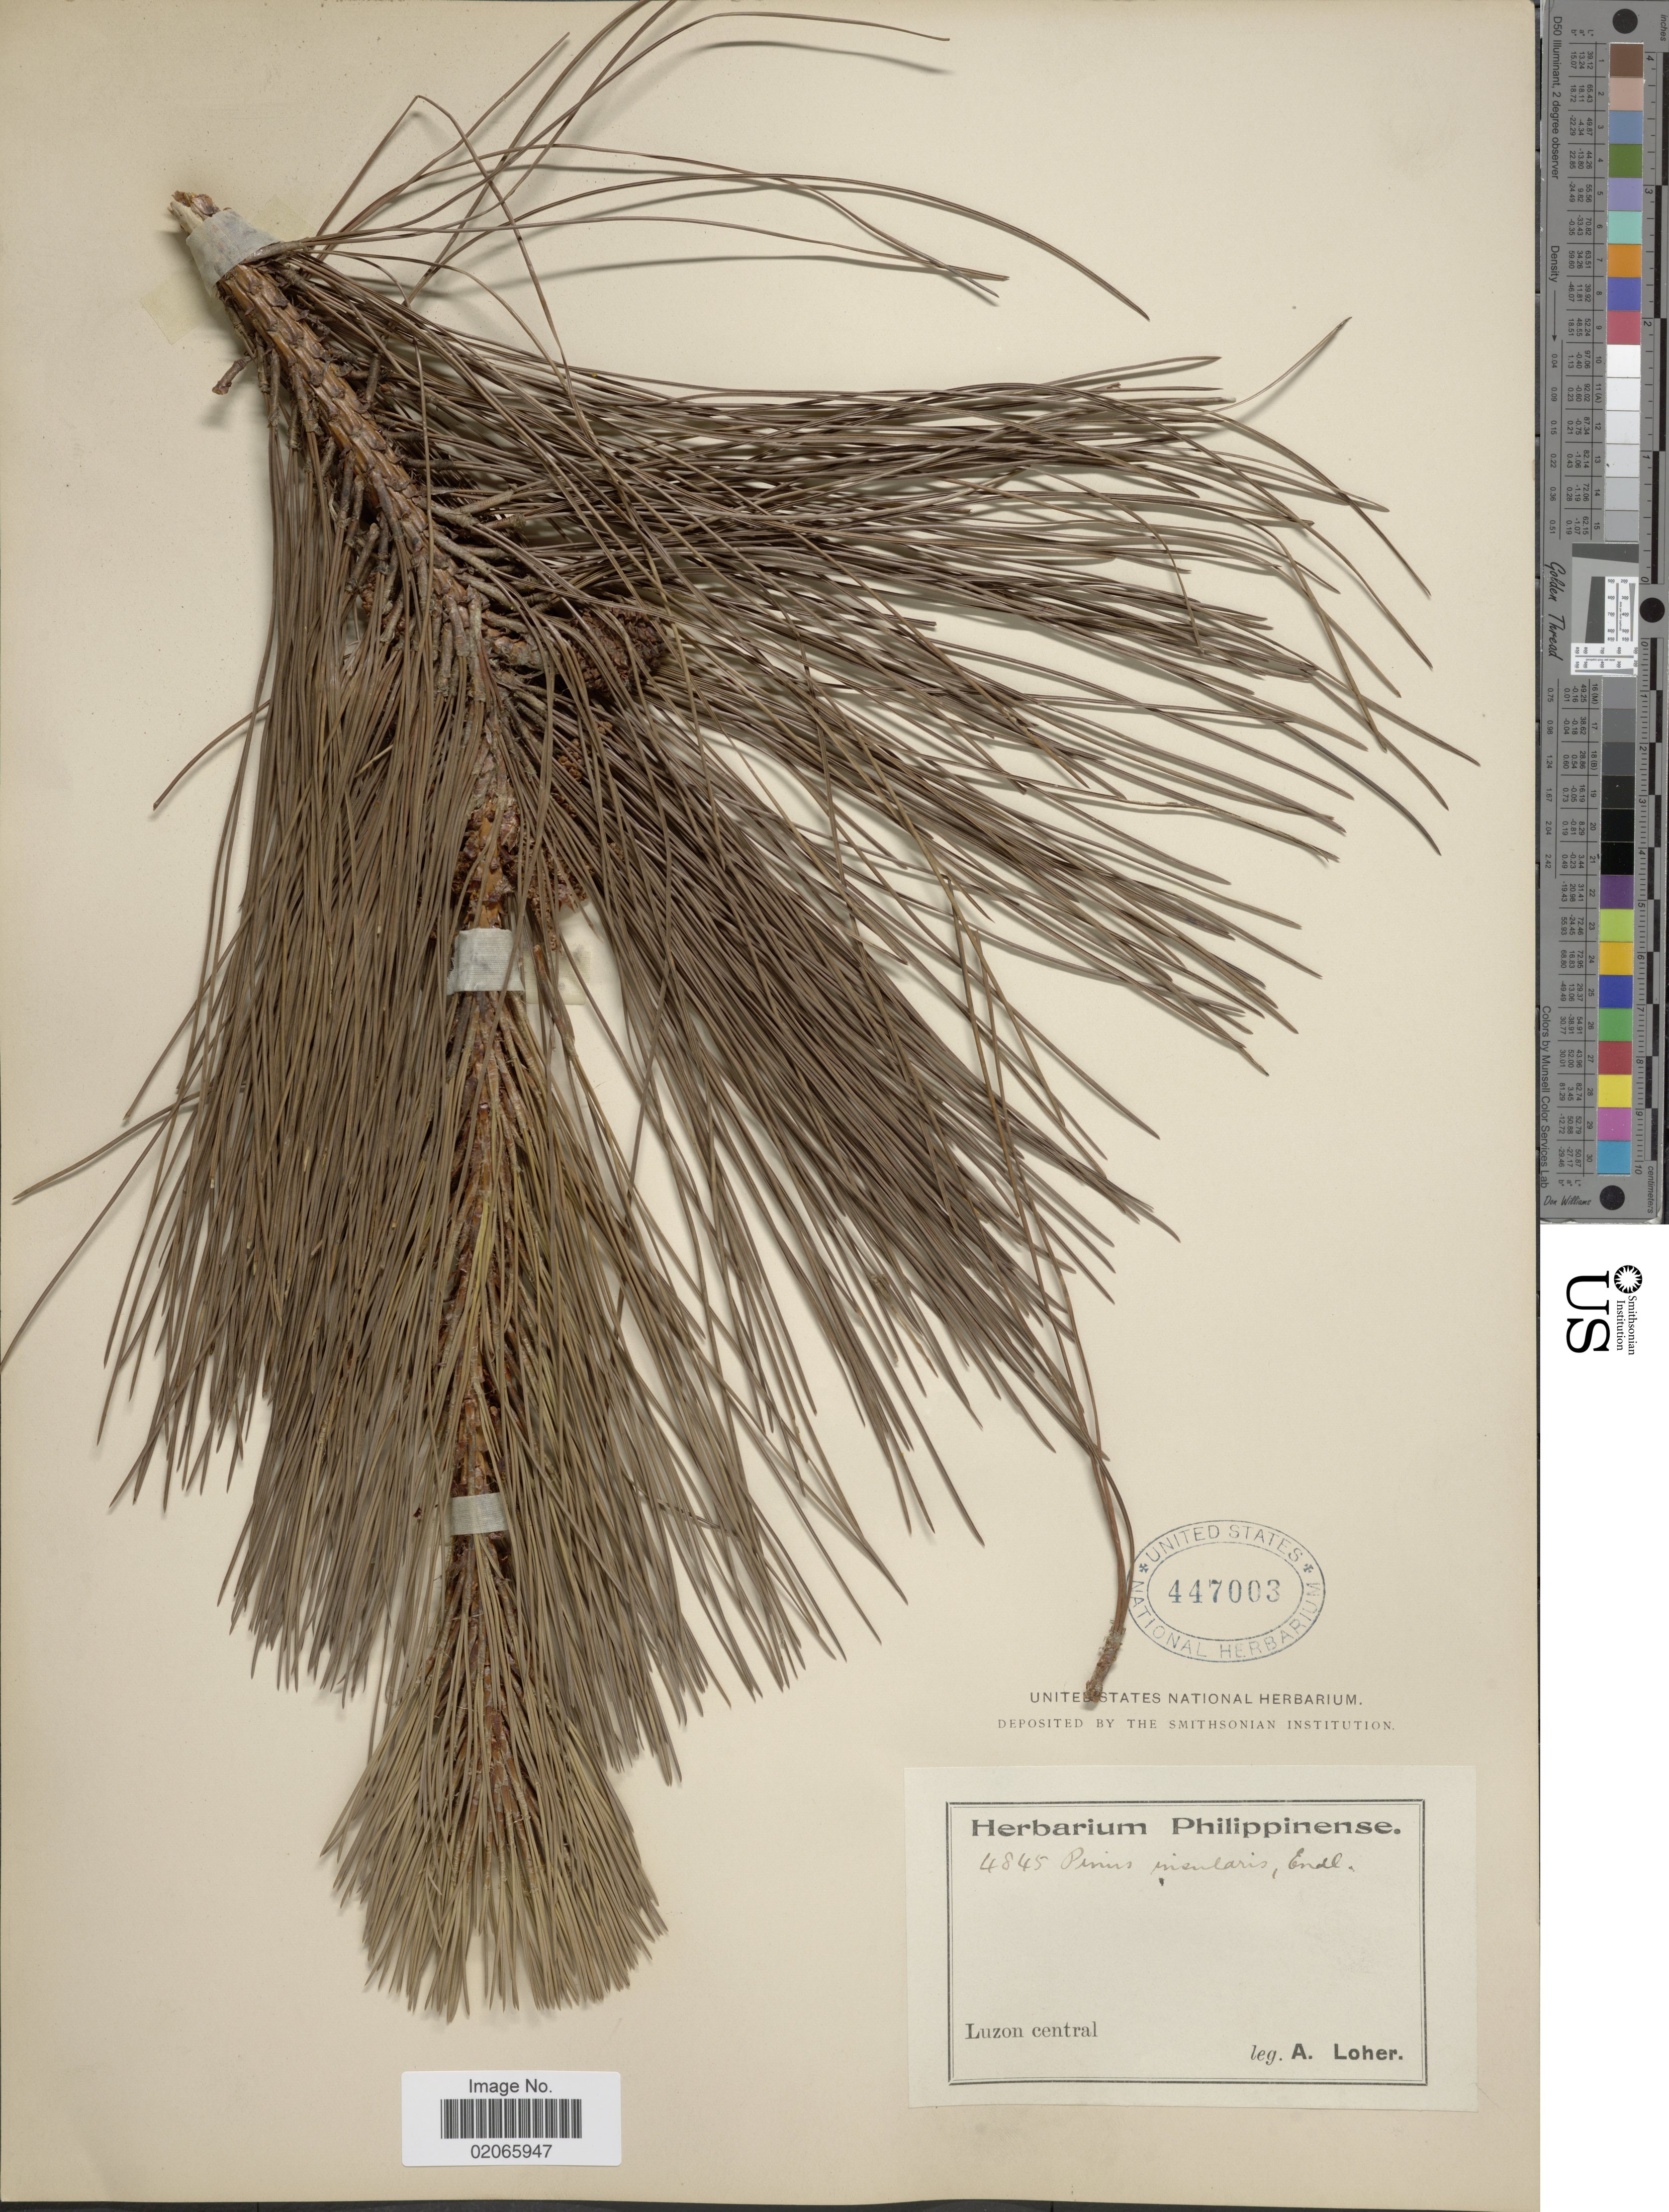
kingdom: Plantae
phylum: Tracheophyta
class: Pinopsida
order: Pinales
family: Pinaceae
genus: Pinus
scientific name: Pinus insularis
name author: Endl.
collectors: A. Loher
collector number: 4845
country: Philippines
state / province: Central Luzon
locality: Luzon Central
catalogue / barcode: US 447003